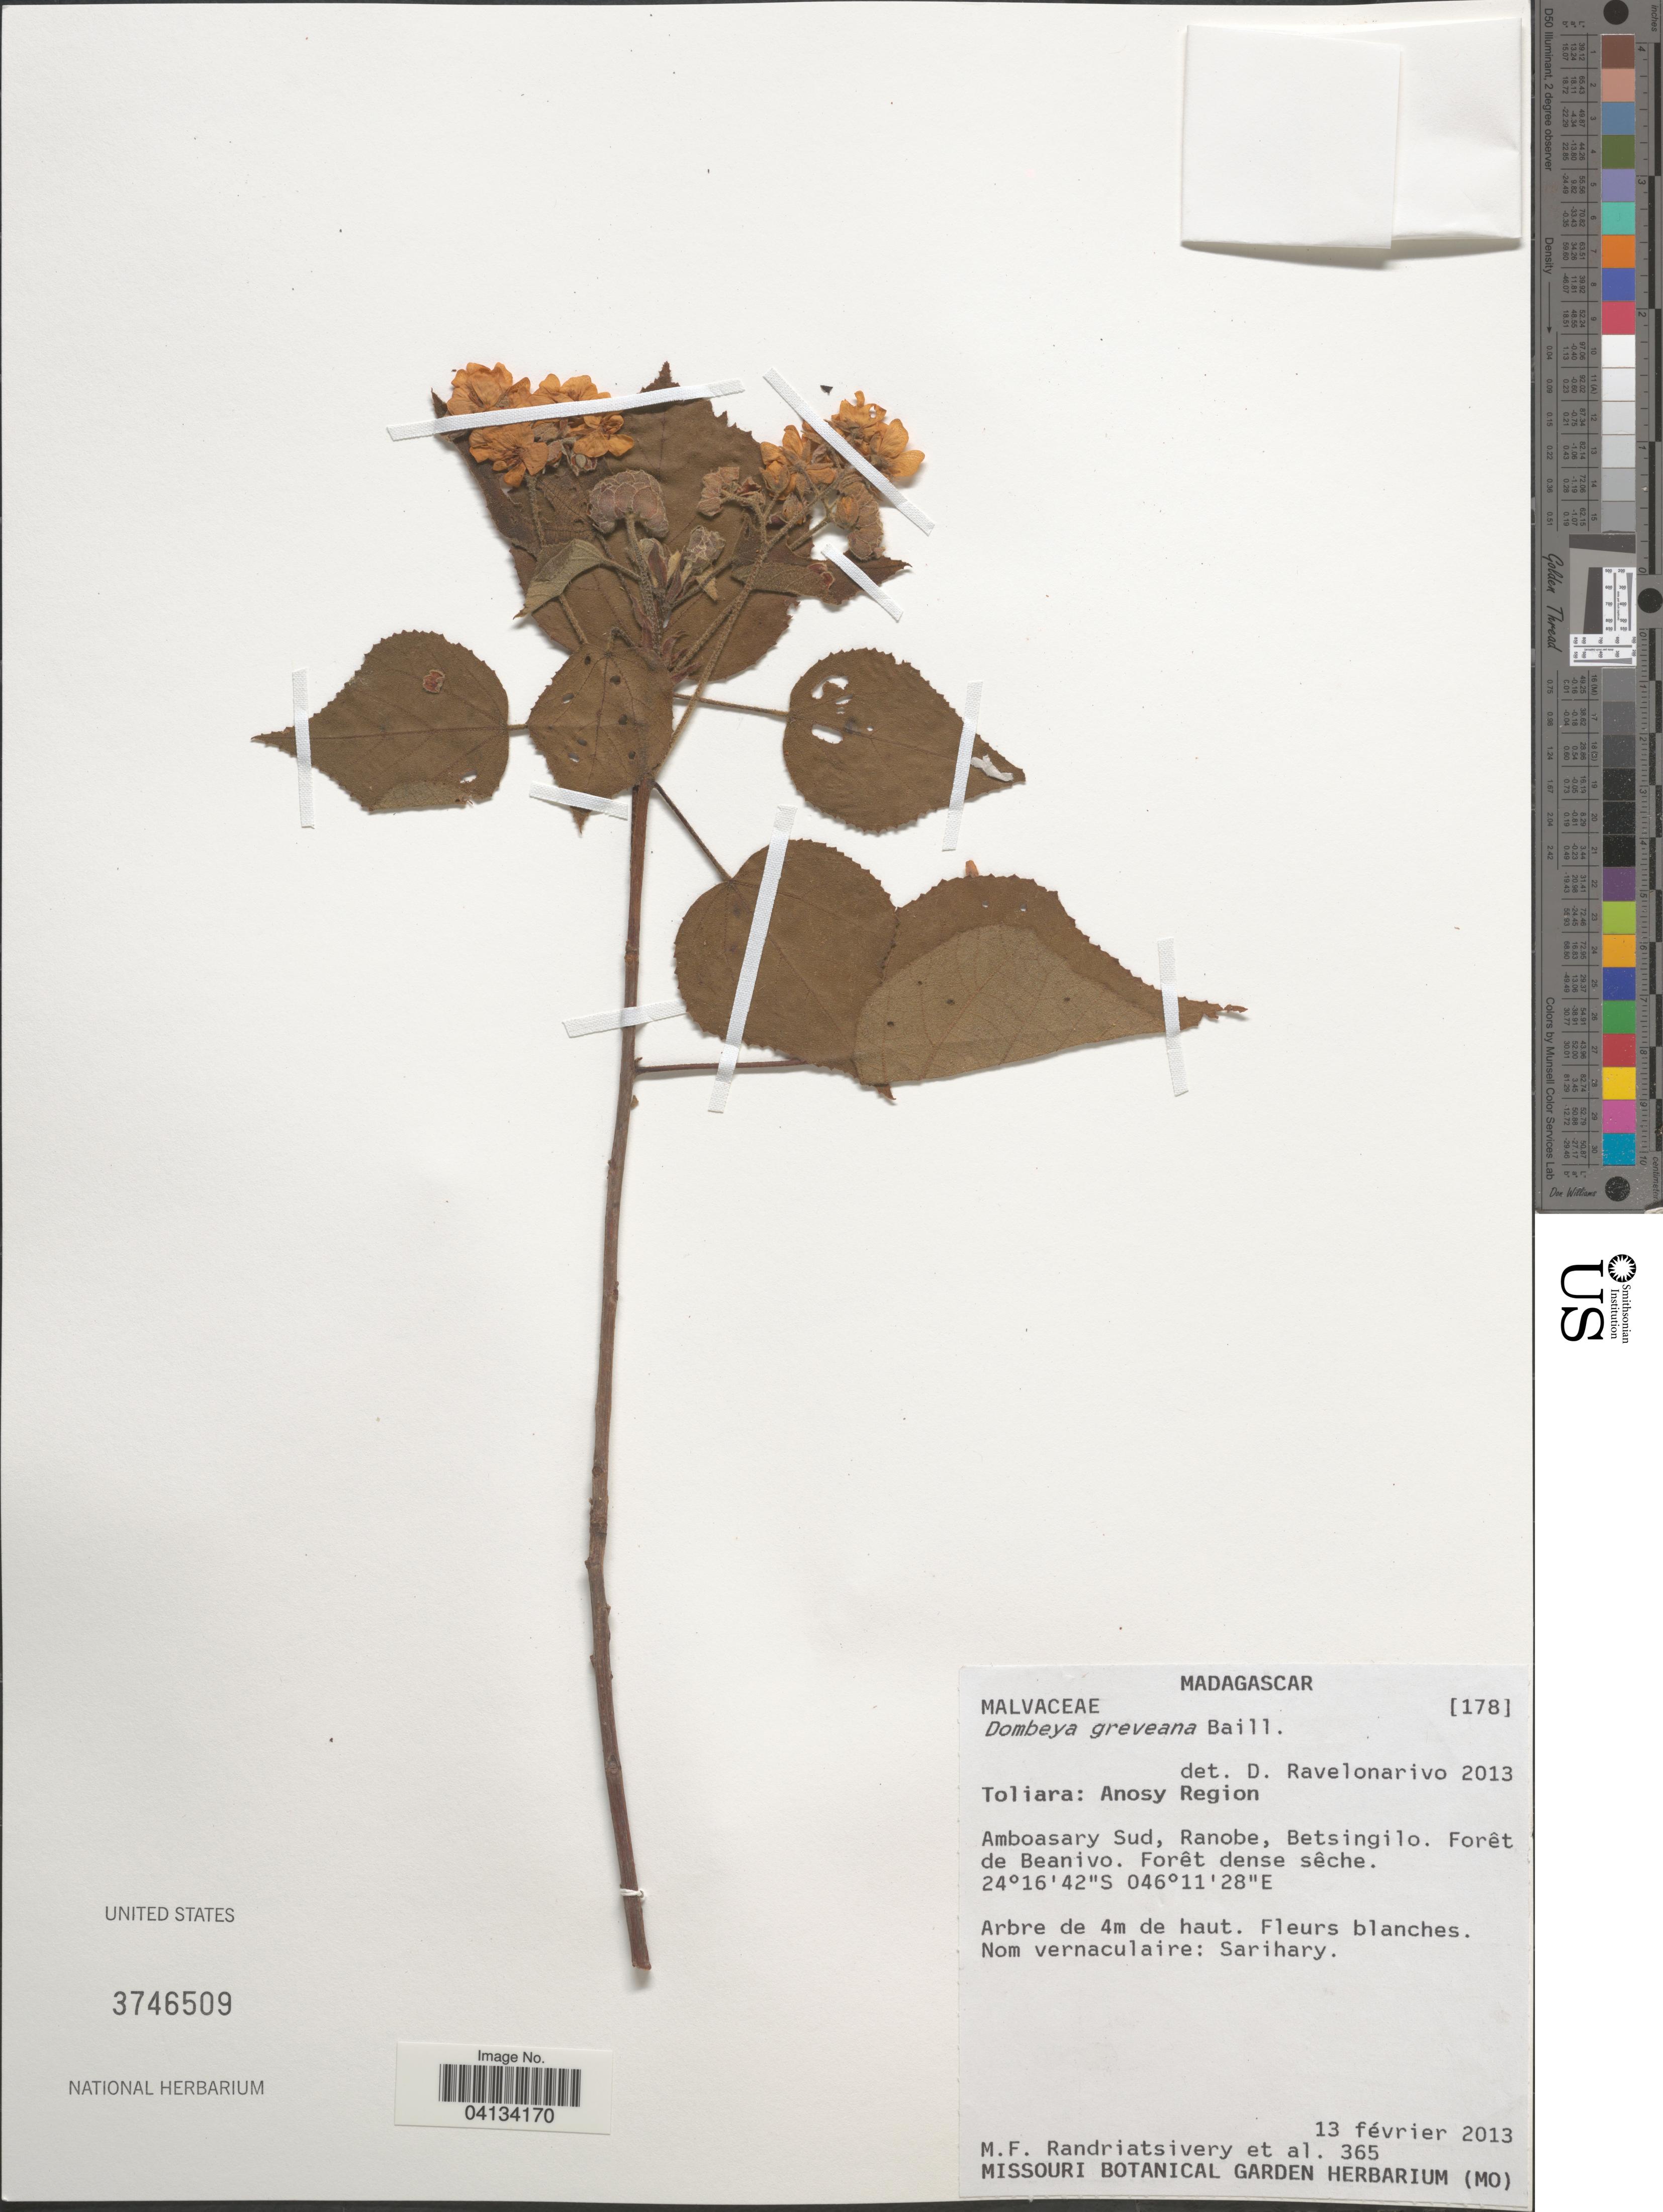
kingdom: Plantae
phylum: Tracheophyta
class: Magnoliopsida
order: Malvales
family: Malvaceae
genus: Dombeya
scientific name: Dombeya greveana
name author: Baill.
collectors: M. F. Randriatsivery & et al.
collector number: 365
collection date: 2013-02-13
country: Madagascar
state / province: Anosy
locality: Anosy Region. Amboasary Sud, Ranobe, Betsingilo. Forêt de Beanivo.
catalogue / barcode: US 3746509